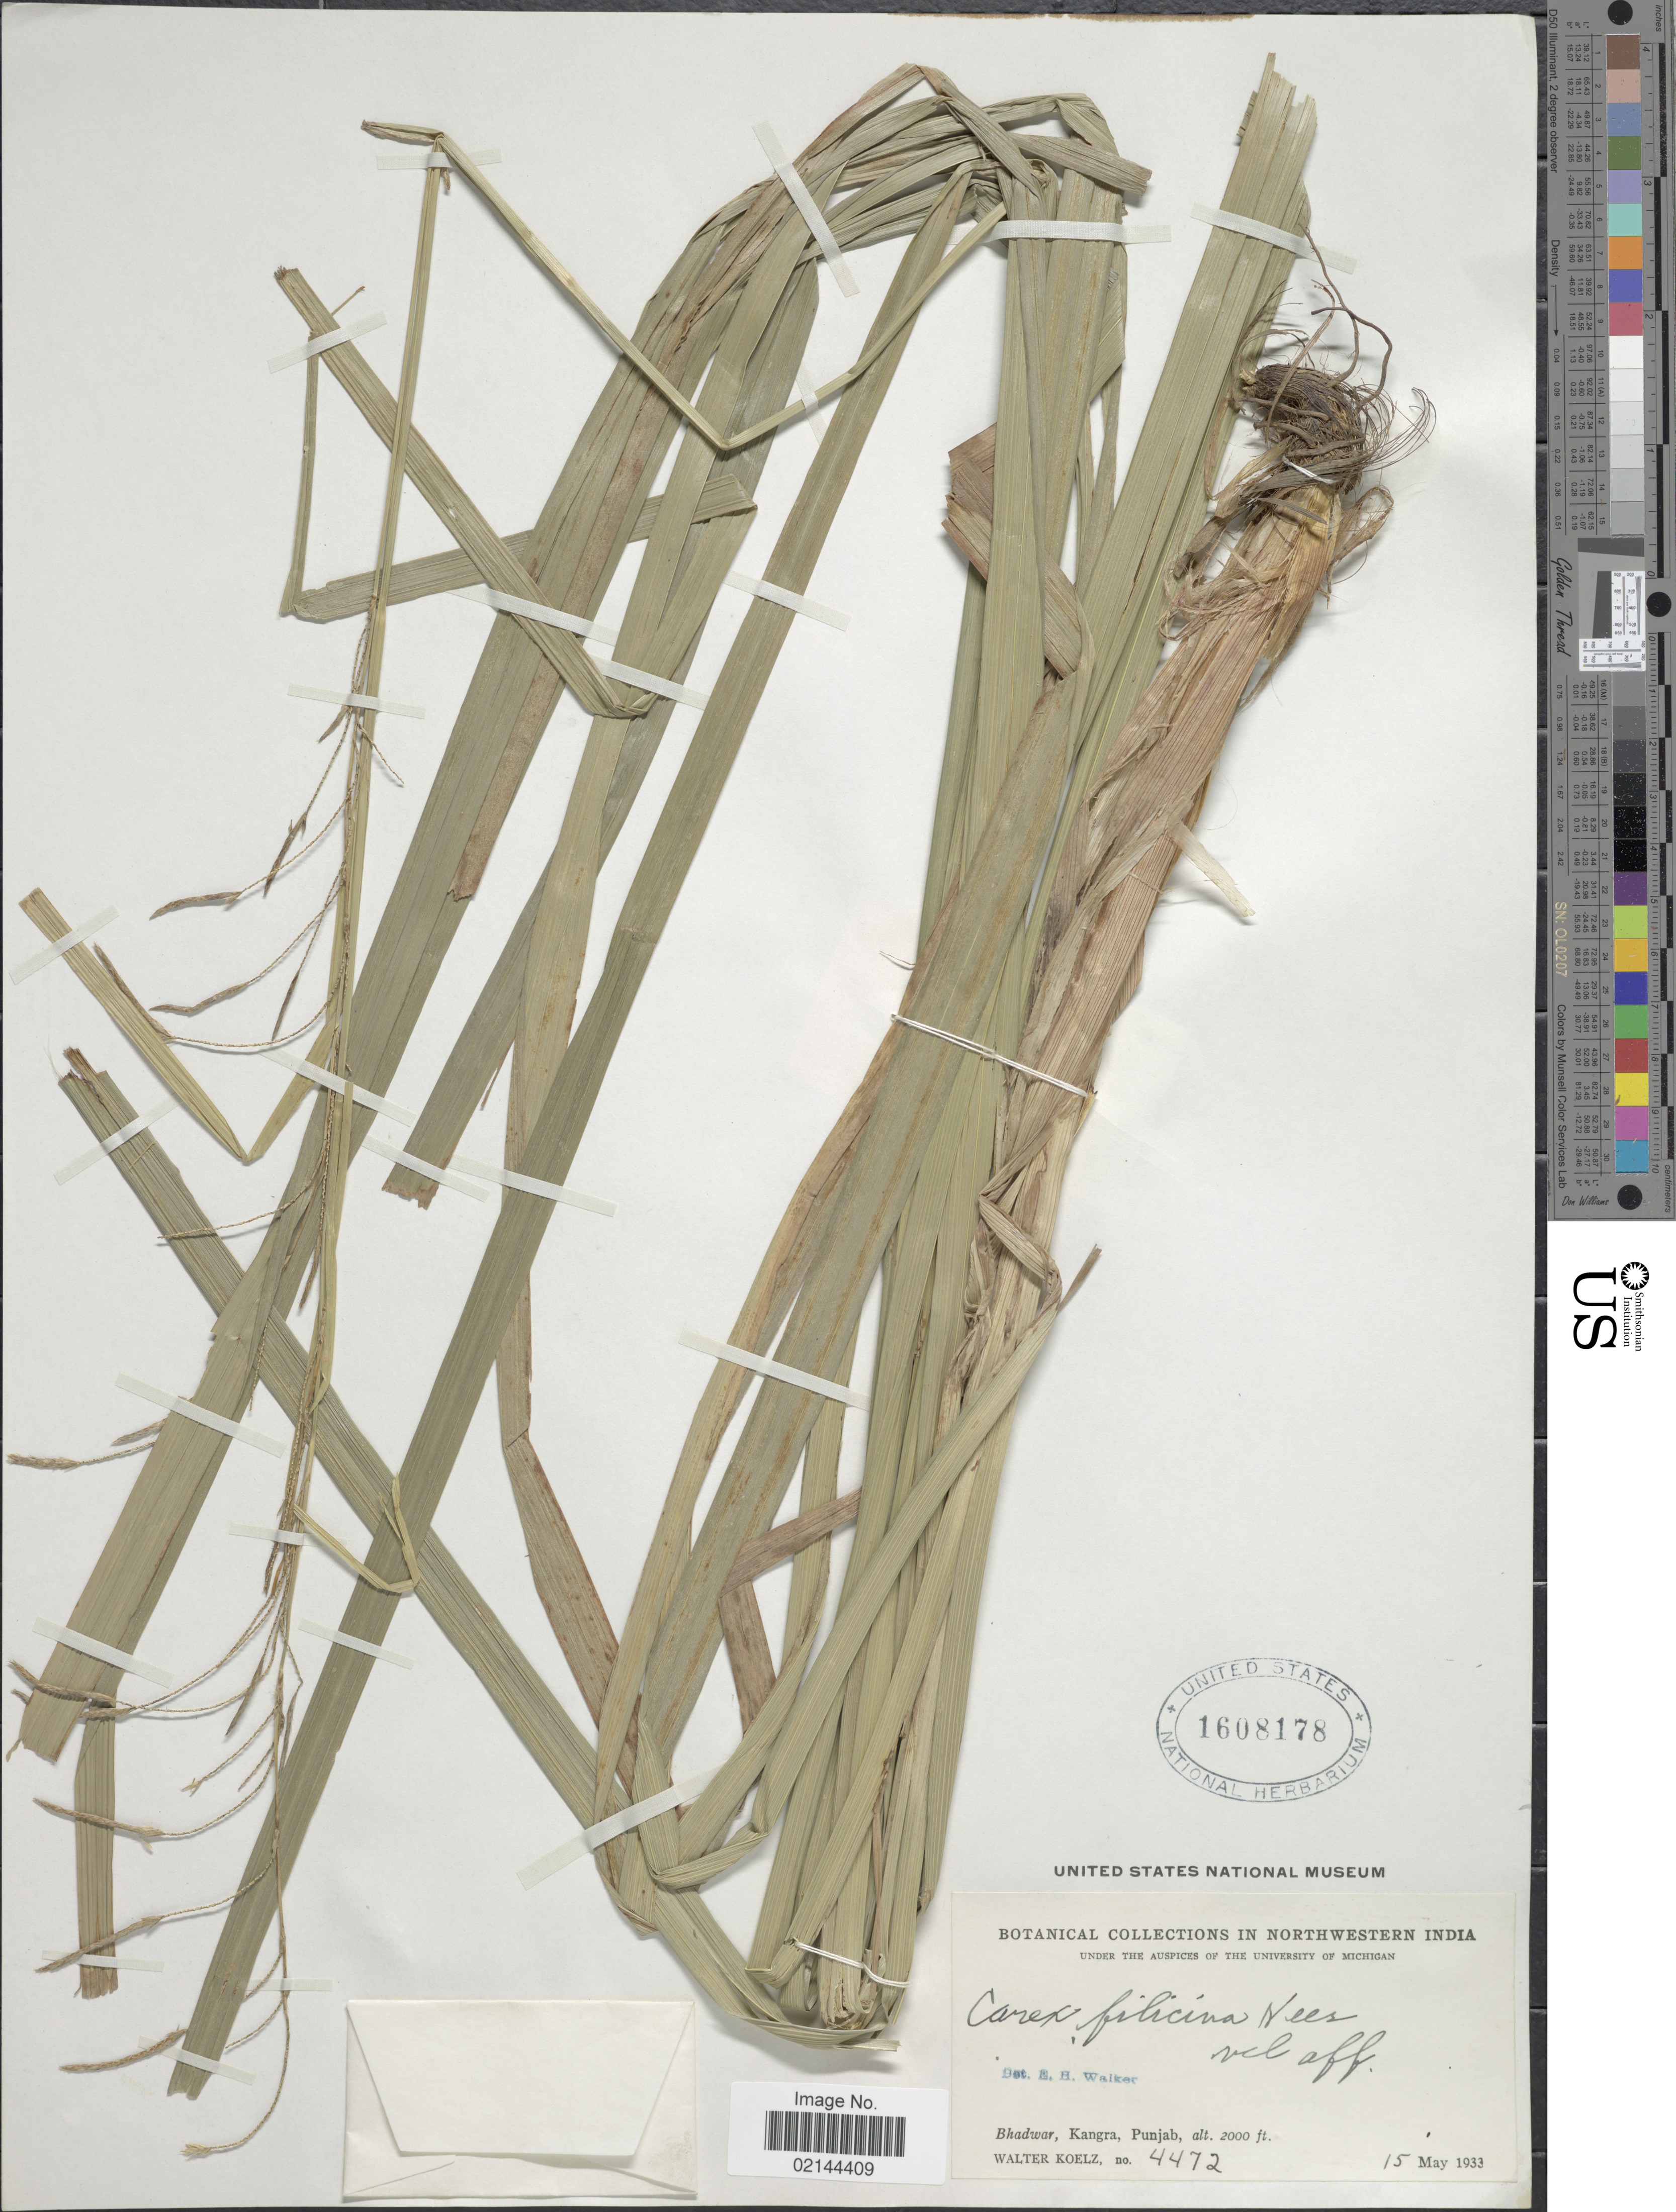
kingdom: Plantae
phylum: Tracheophyta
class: Liliopsida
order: Poales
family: Cyperaceae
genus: Carex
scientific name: Carex filicina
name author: Nees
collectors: W. N. Koelz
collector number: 4472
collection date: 1933-05-15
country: India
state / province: Punjab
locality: Northwestern India. Bhadwar, Kangra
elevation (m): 610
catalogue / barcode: US 1608178